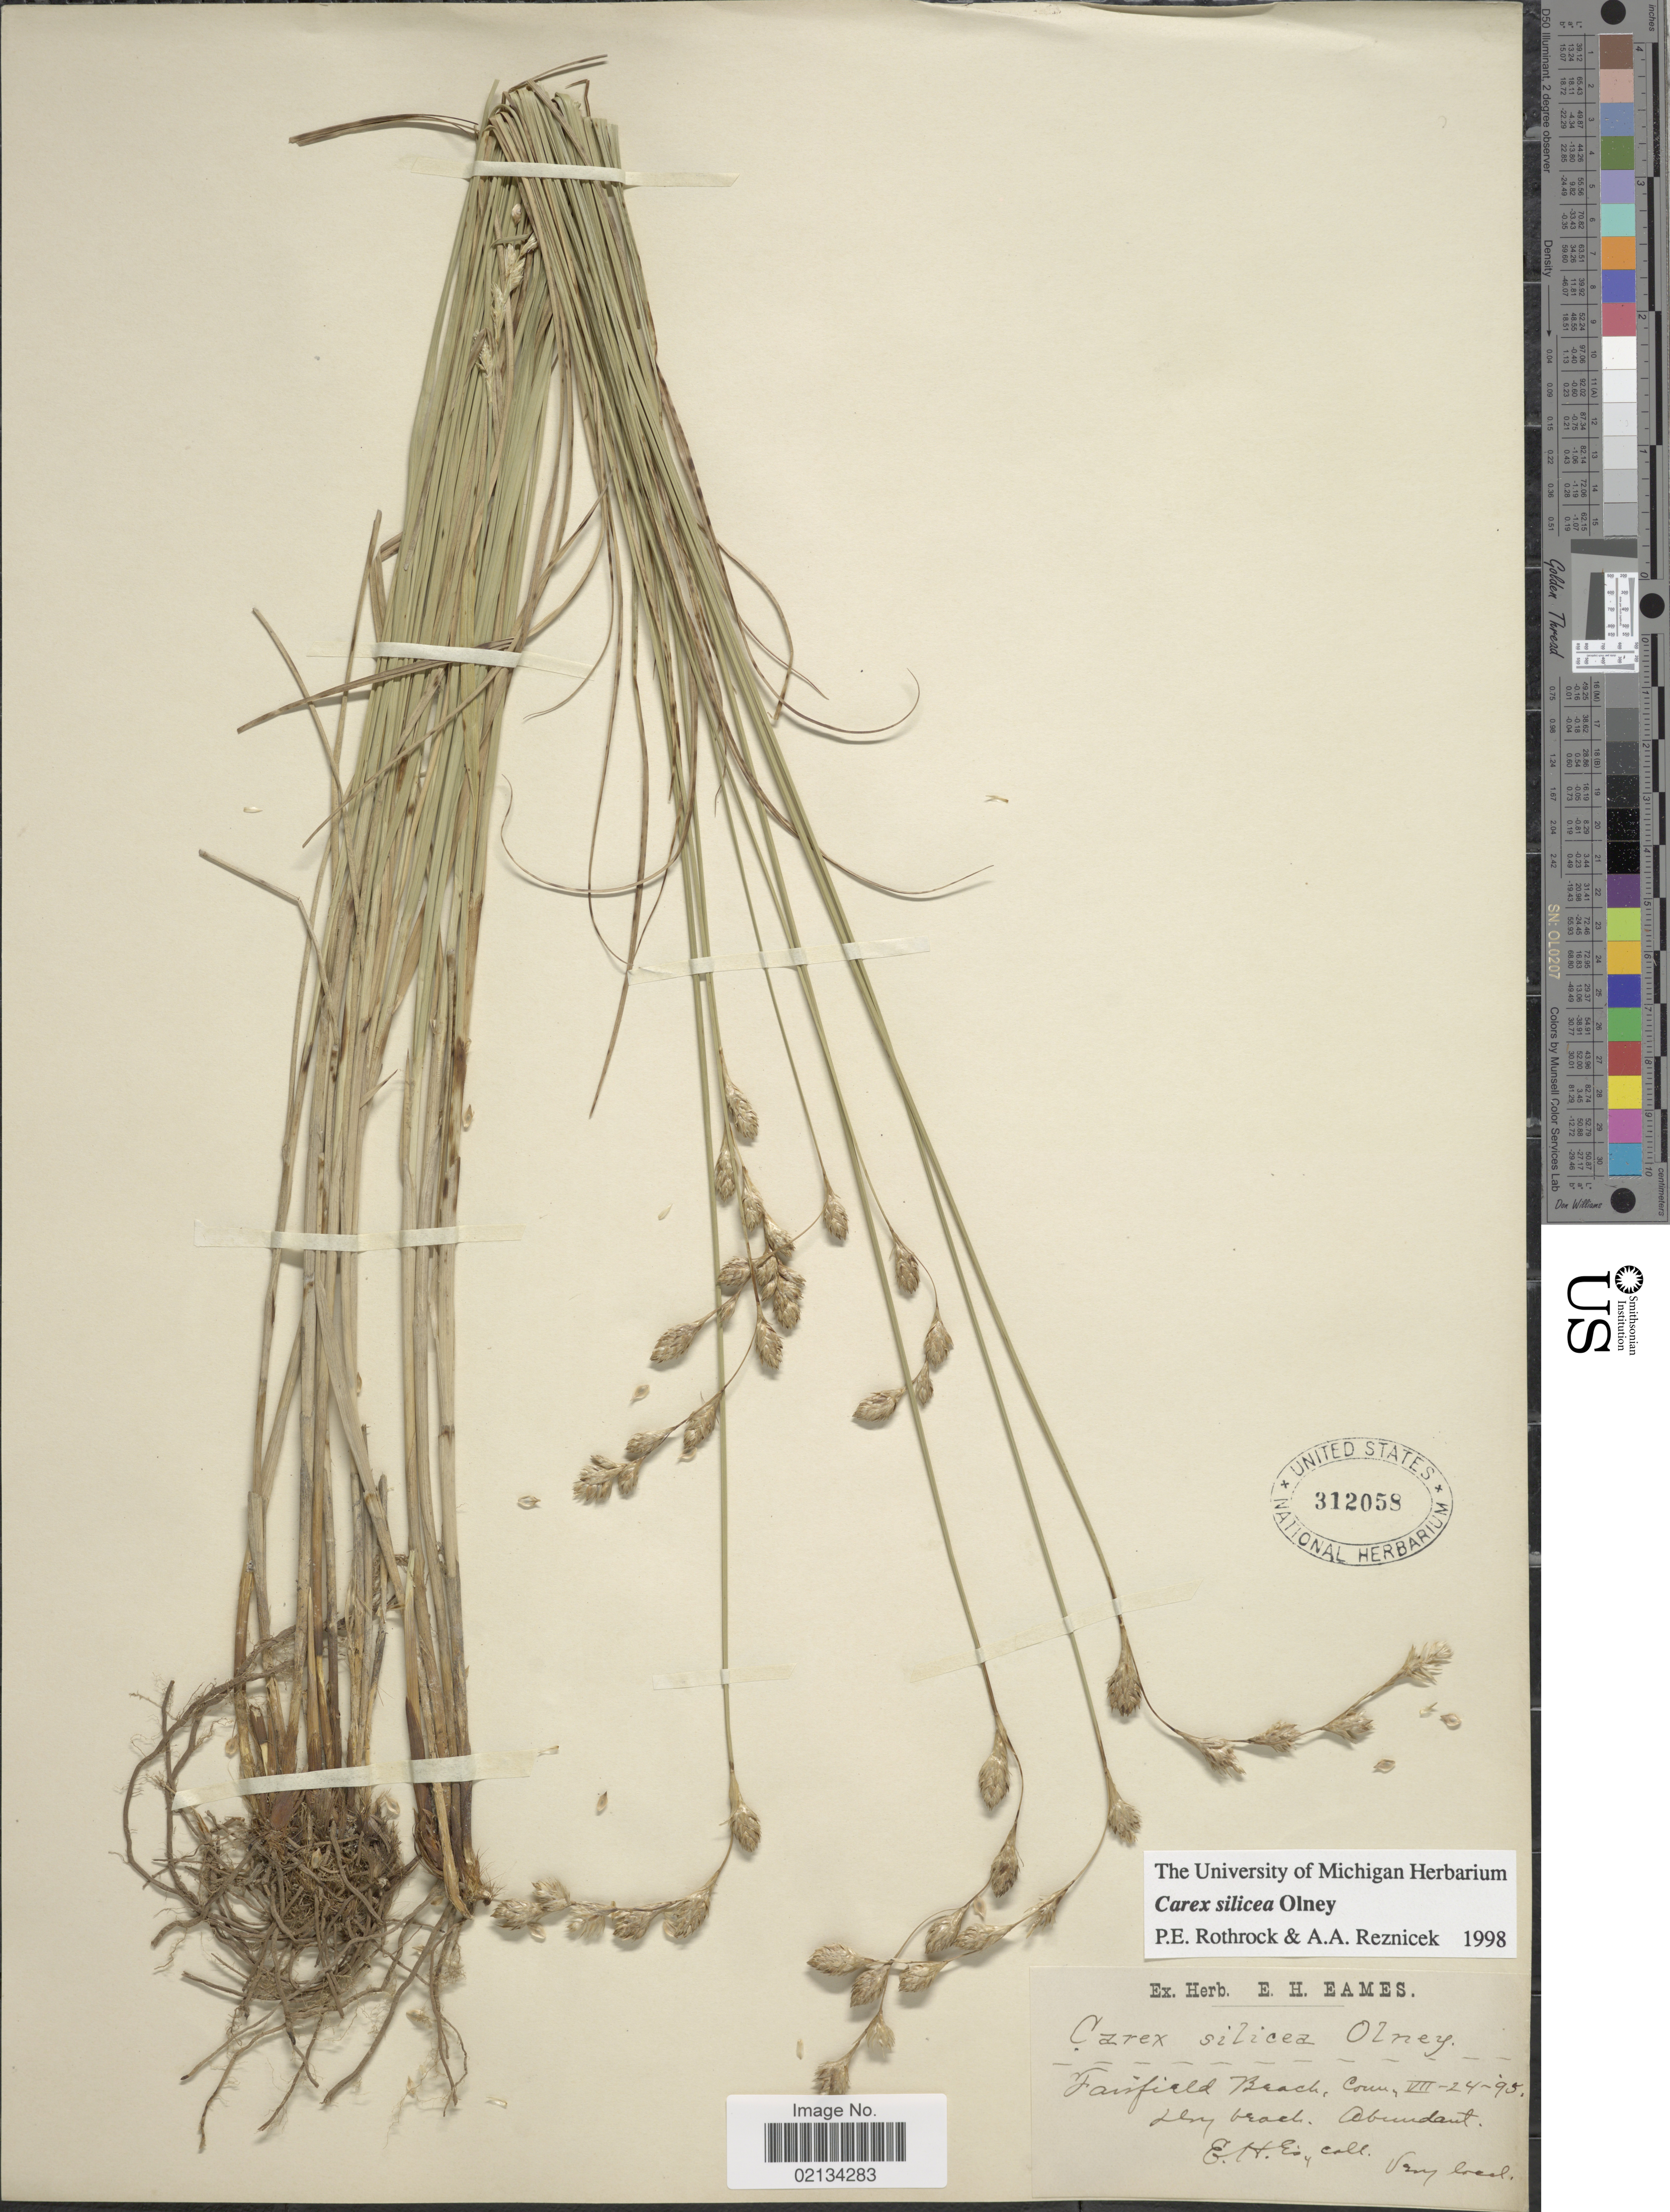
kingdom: Plantae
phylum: Tracheophyta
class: Liliopsida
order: Poales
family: Cyperaceae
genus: Carex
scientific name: Carex silicea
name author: Olney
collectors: E. H. Eames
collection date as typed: Transcribed d/m/y: 24/7/95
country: United States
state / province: Connecticut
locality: Fairfield Beach, dry beach.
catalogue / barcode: US 312058